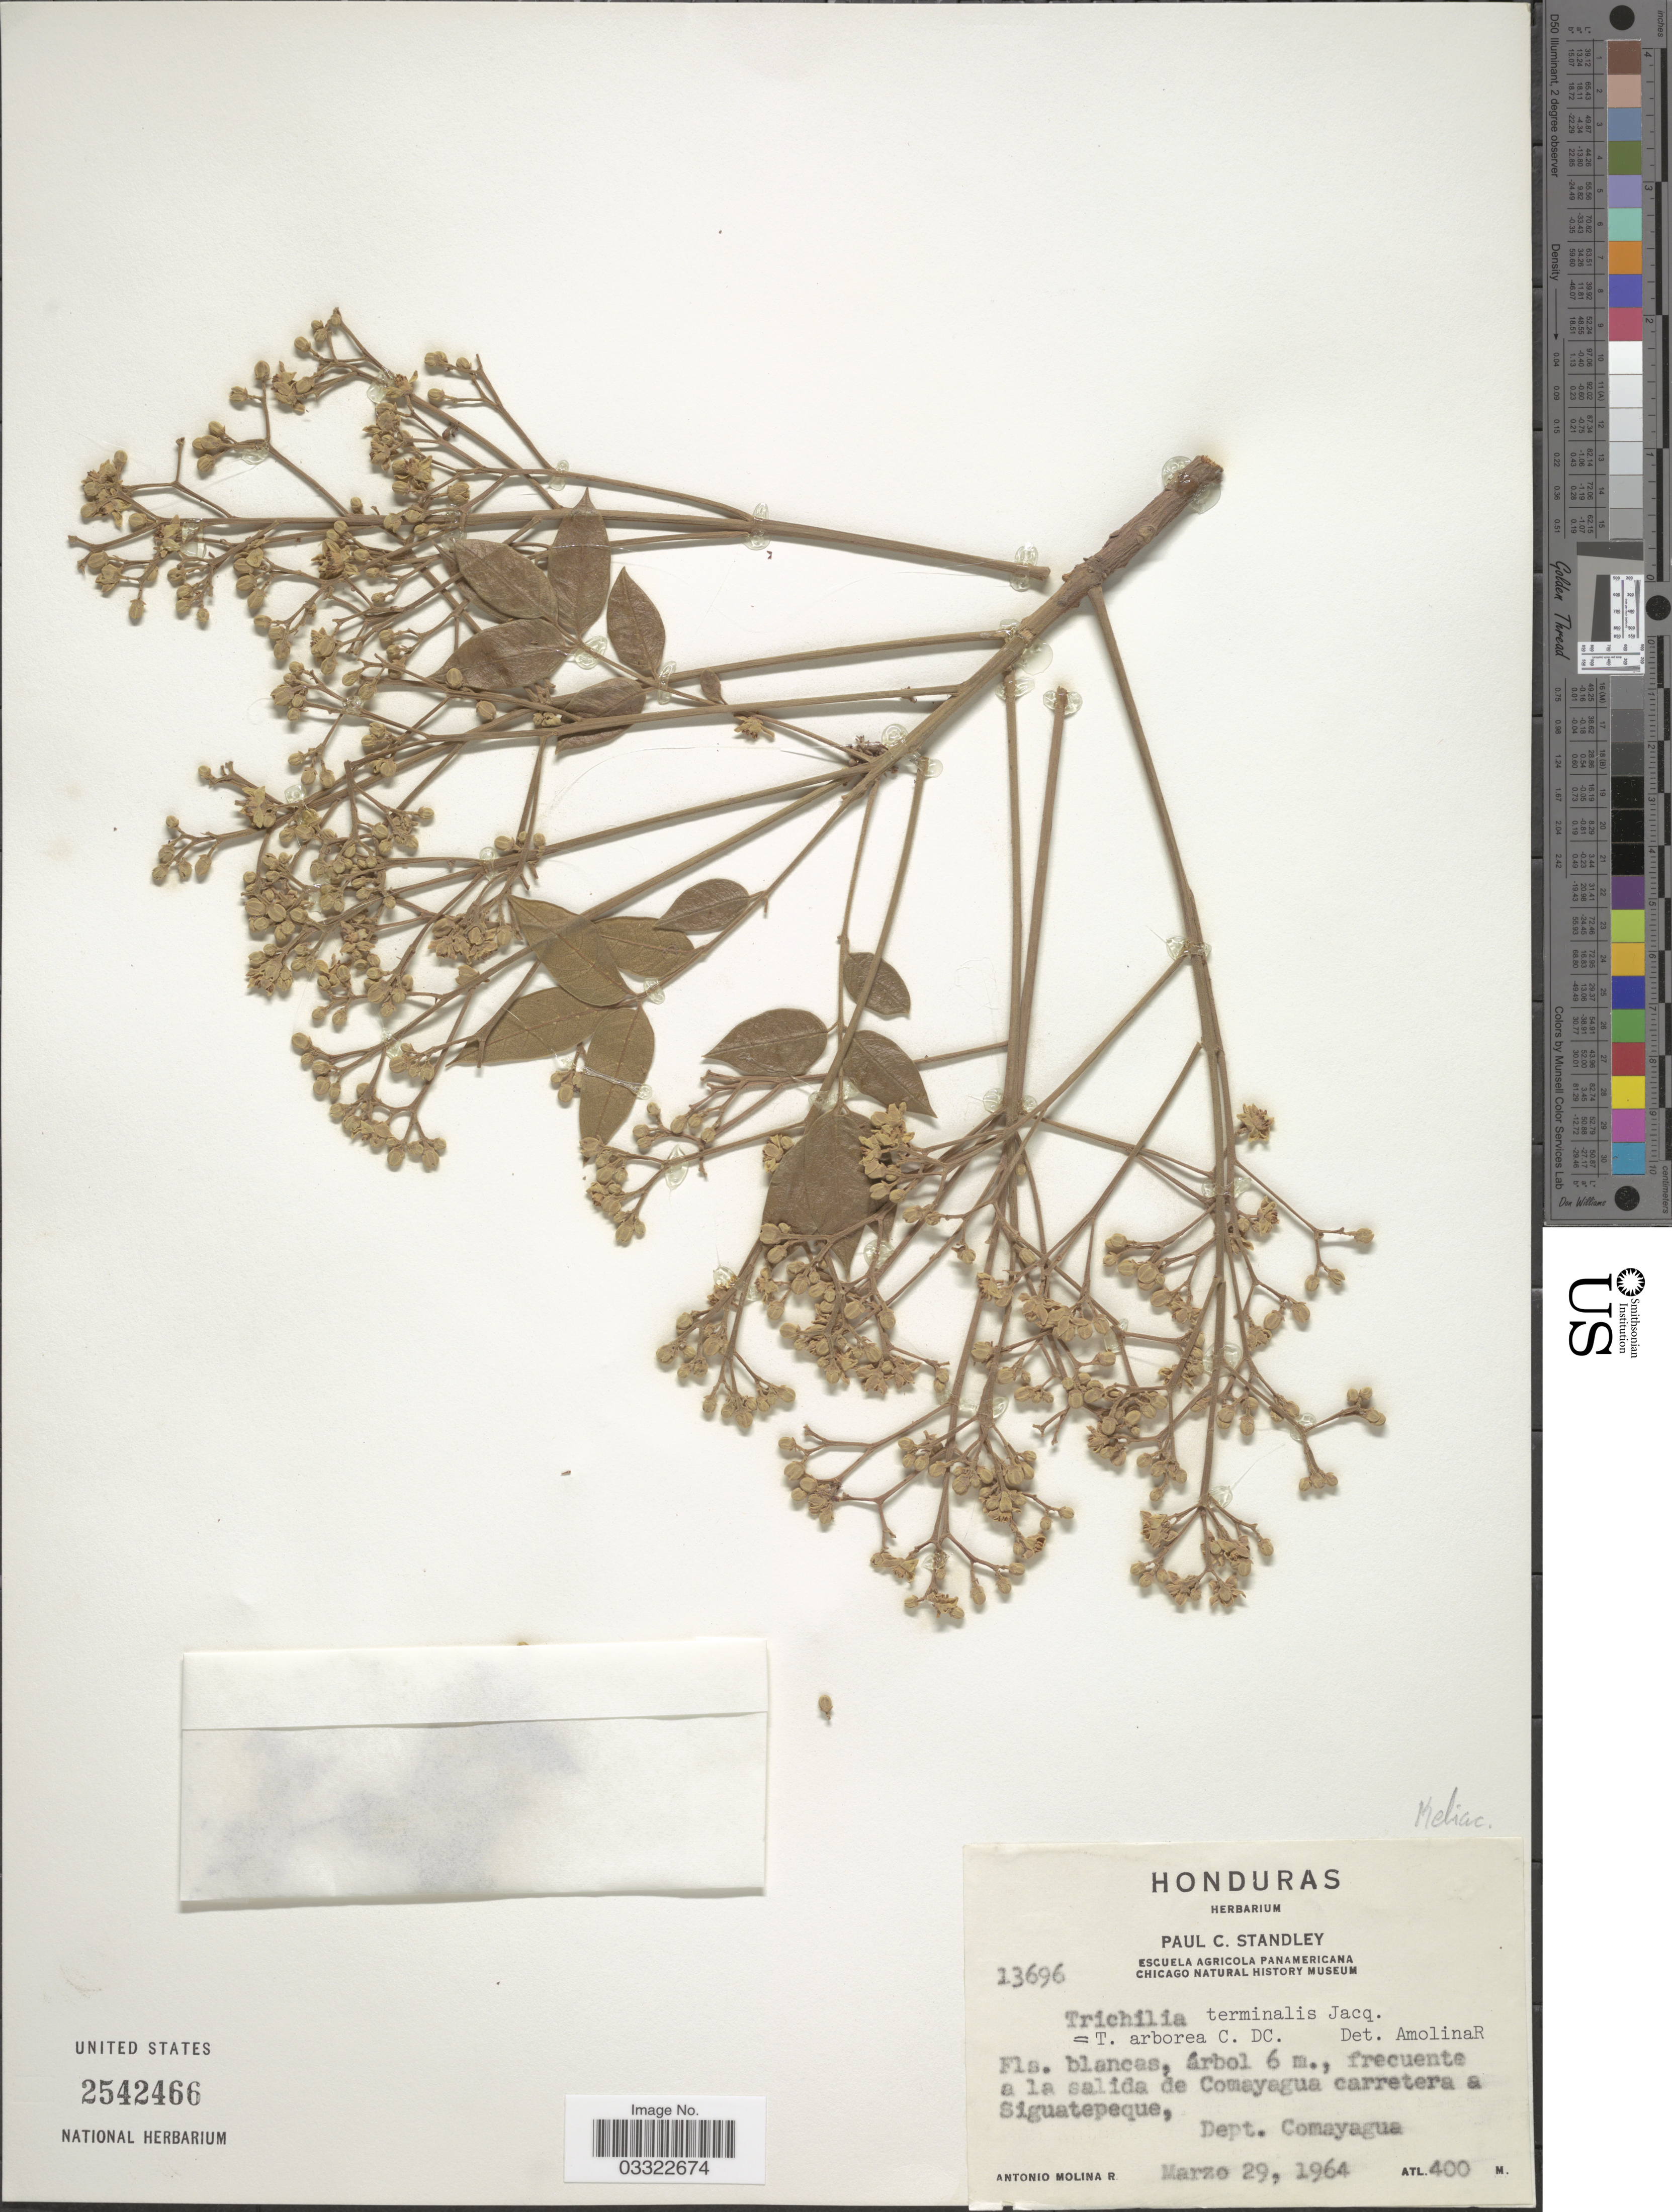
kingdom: Plantae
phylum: Tracheophyta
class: Magnoliopsida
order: Sapindales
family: Meliaceae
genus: Trichilia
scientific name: Trichilia terminalis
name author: Jacq.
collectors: A. Molina R.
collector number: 13696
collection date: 1964-03-29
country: Honduras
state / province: Comayagua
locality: Frecuente a la salida de Comayagua carretera a Siguatepeque, Dept. Comayagua.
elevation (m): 400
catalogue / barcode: US 2542466